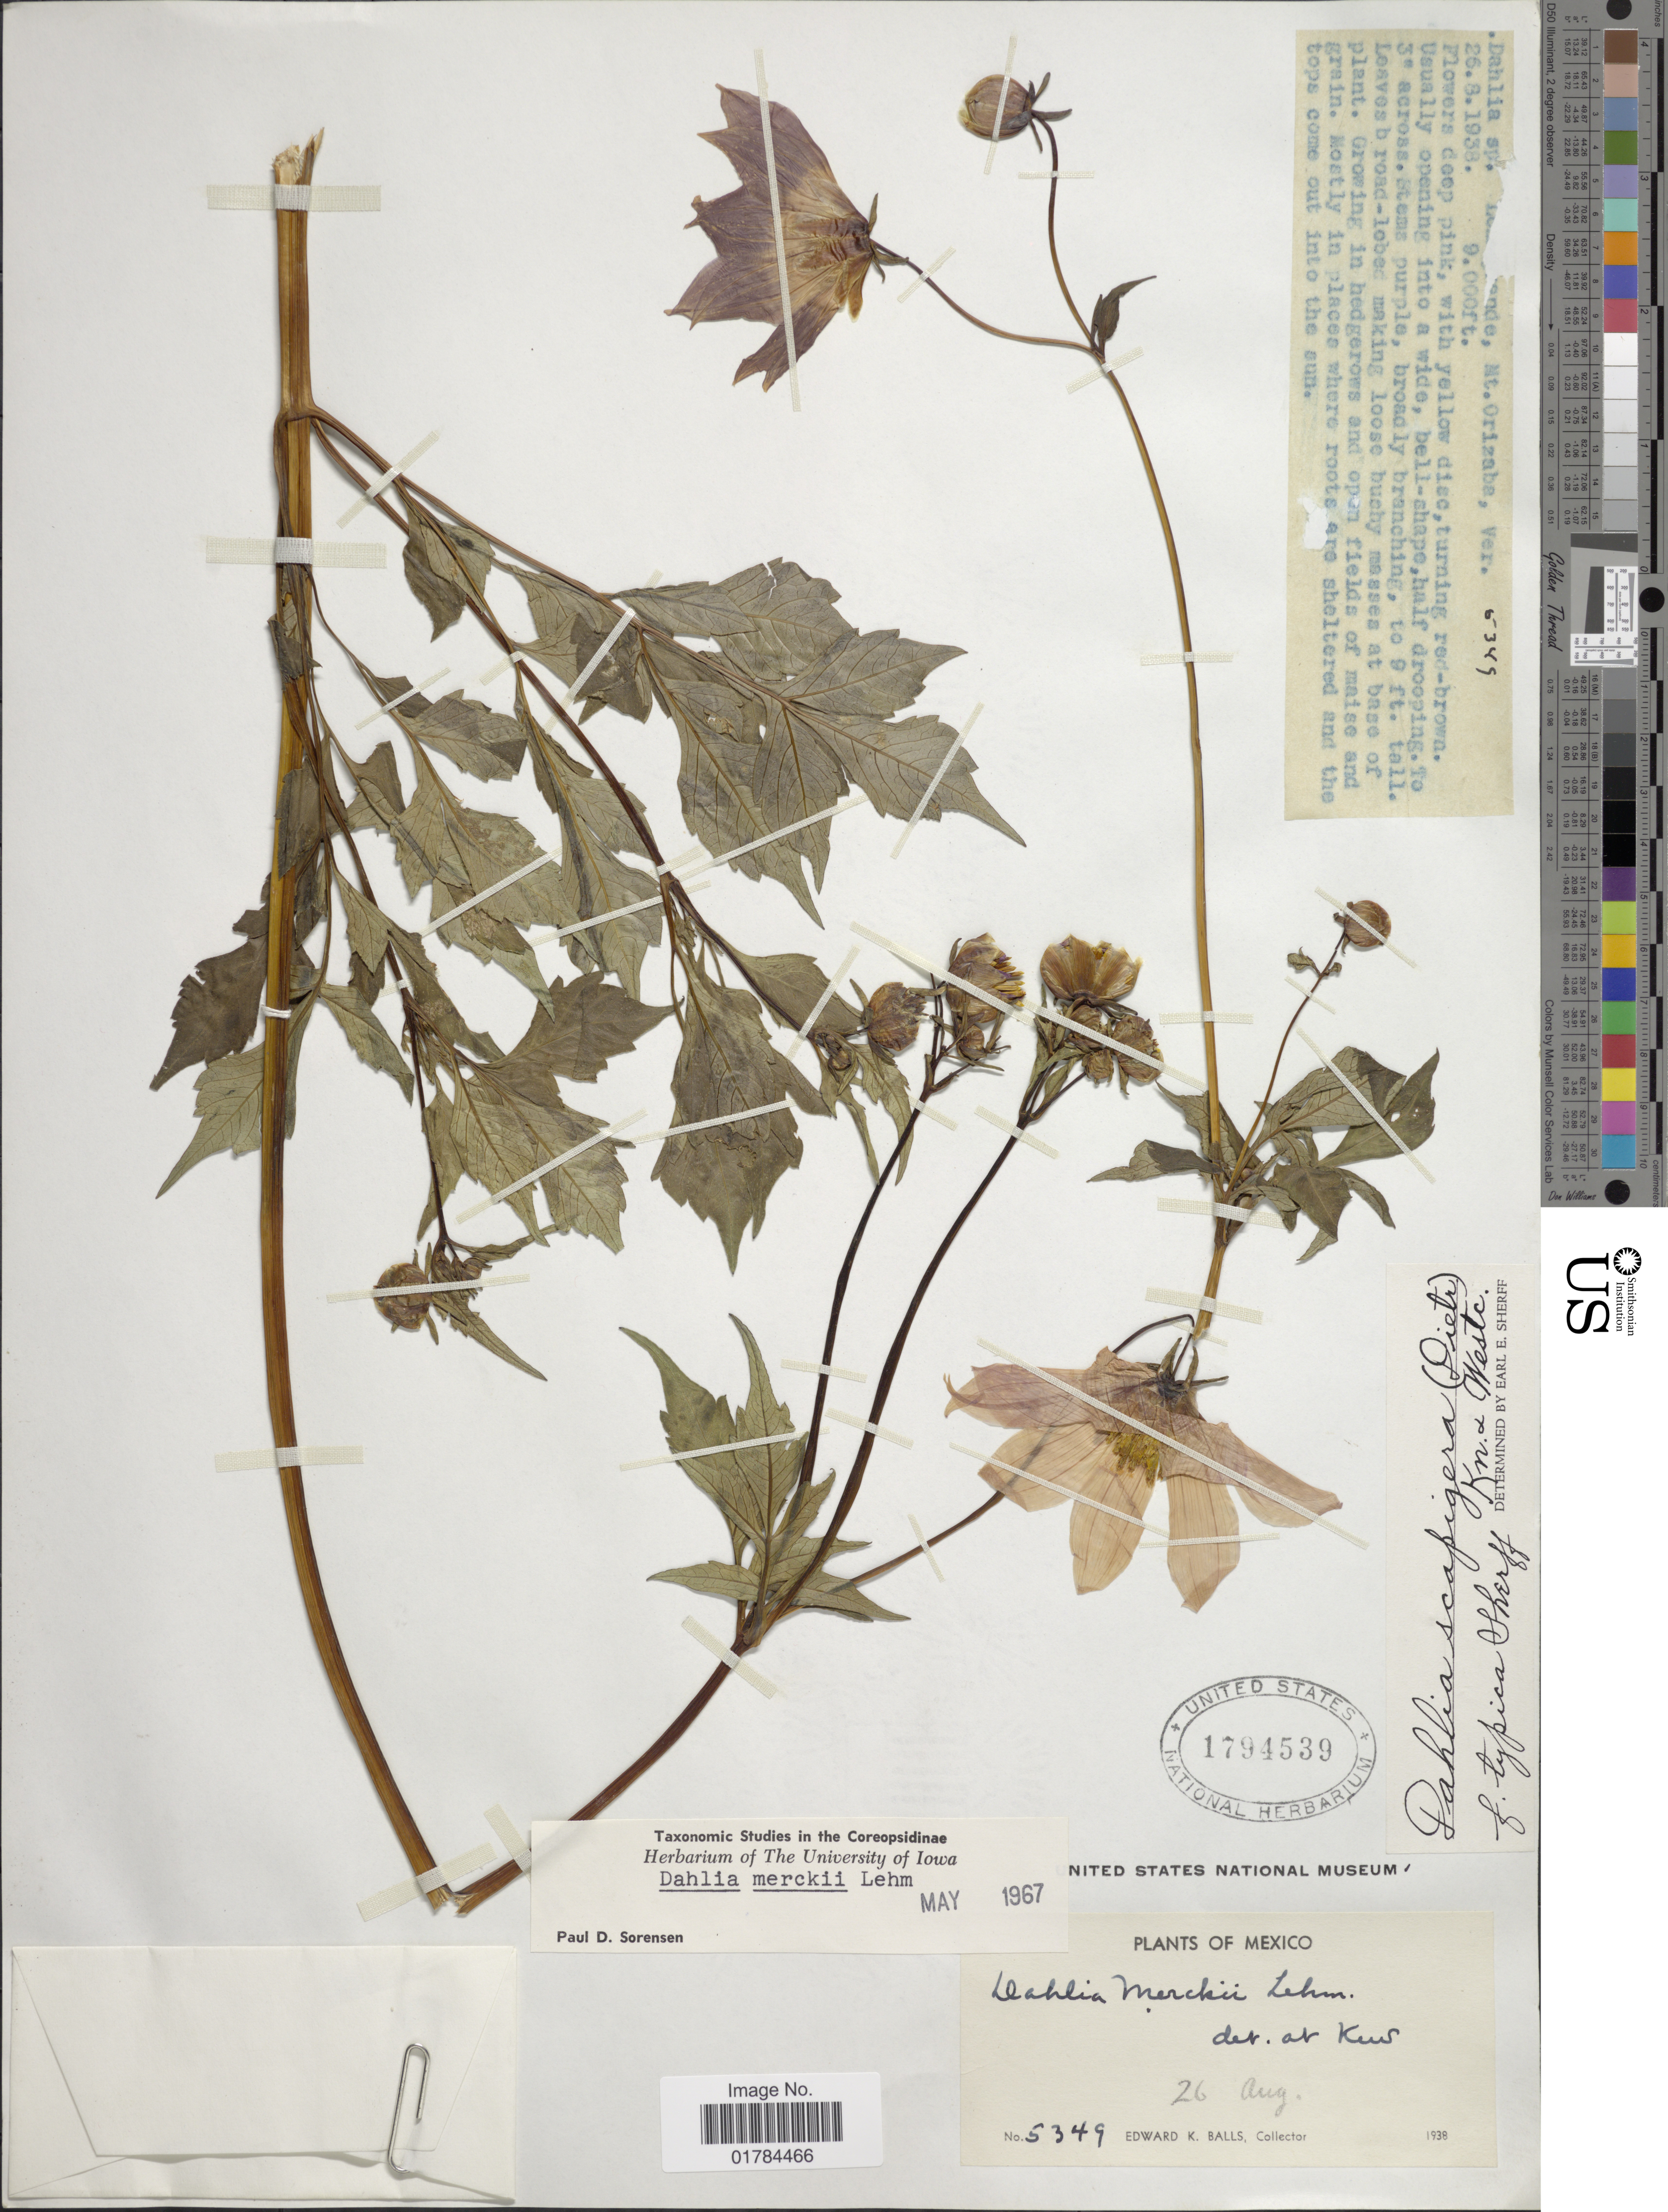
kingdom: Plantae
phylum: Tracheophyta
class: Magnoliopsida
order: Asterales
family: Asteraceae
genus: Dahlia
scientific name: Dahlia merckii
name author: Lehm.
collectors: E. K. Balls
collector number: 5349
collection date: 1938-08-26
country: Mexico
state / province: Veracruz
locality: Mt Orizaba, Ver.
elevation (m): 2743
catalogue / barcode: US 1794539